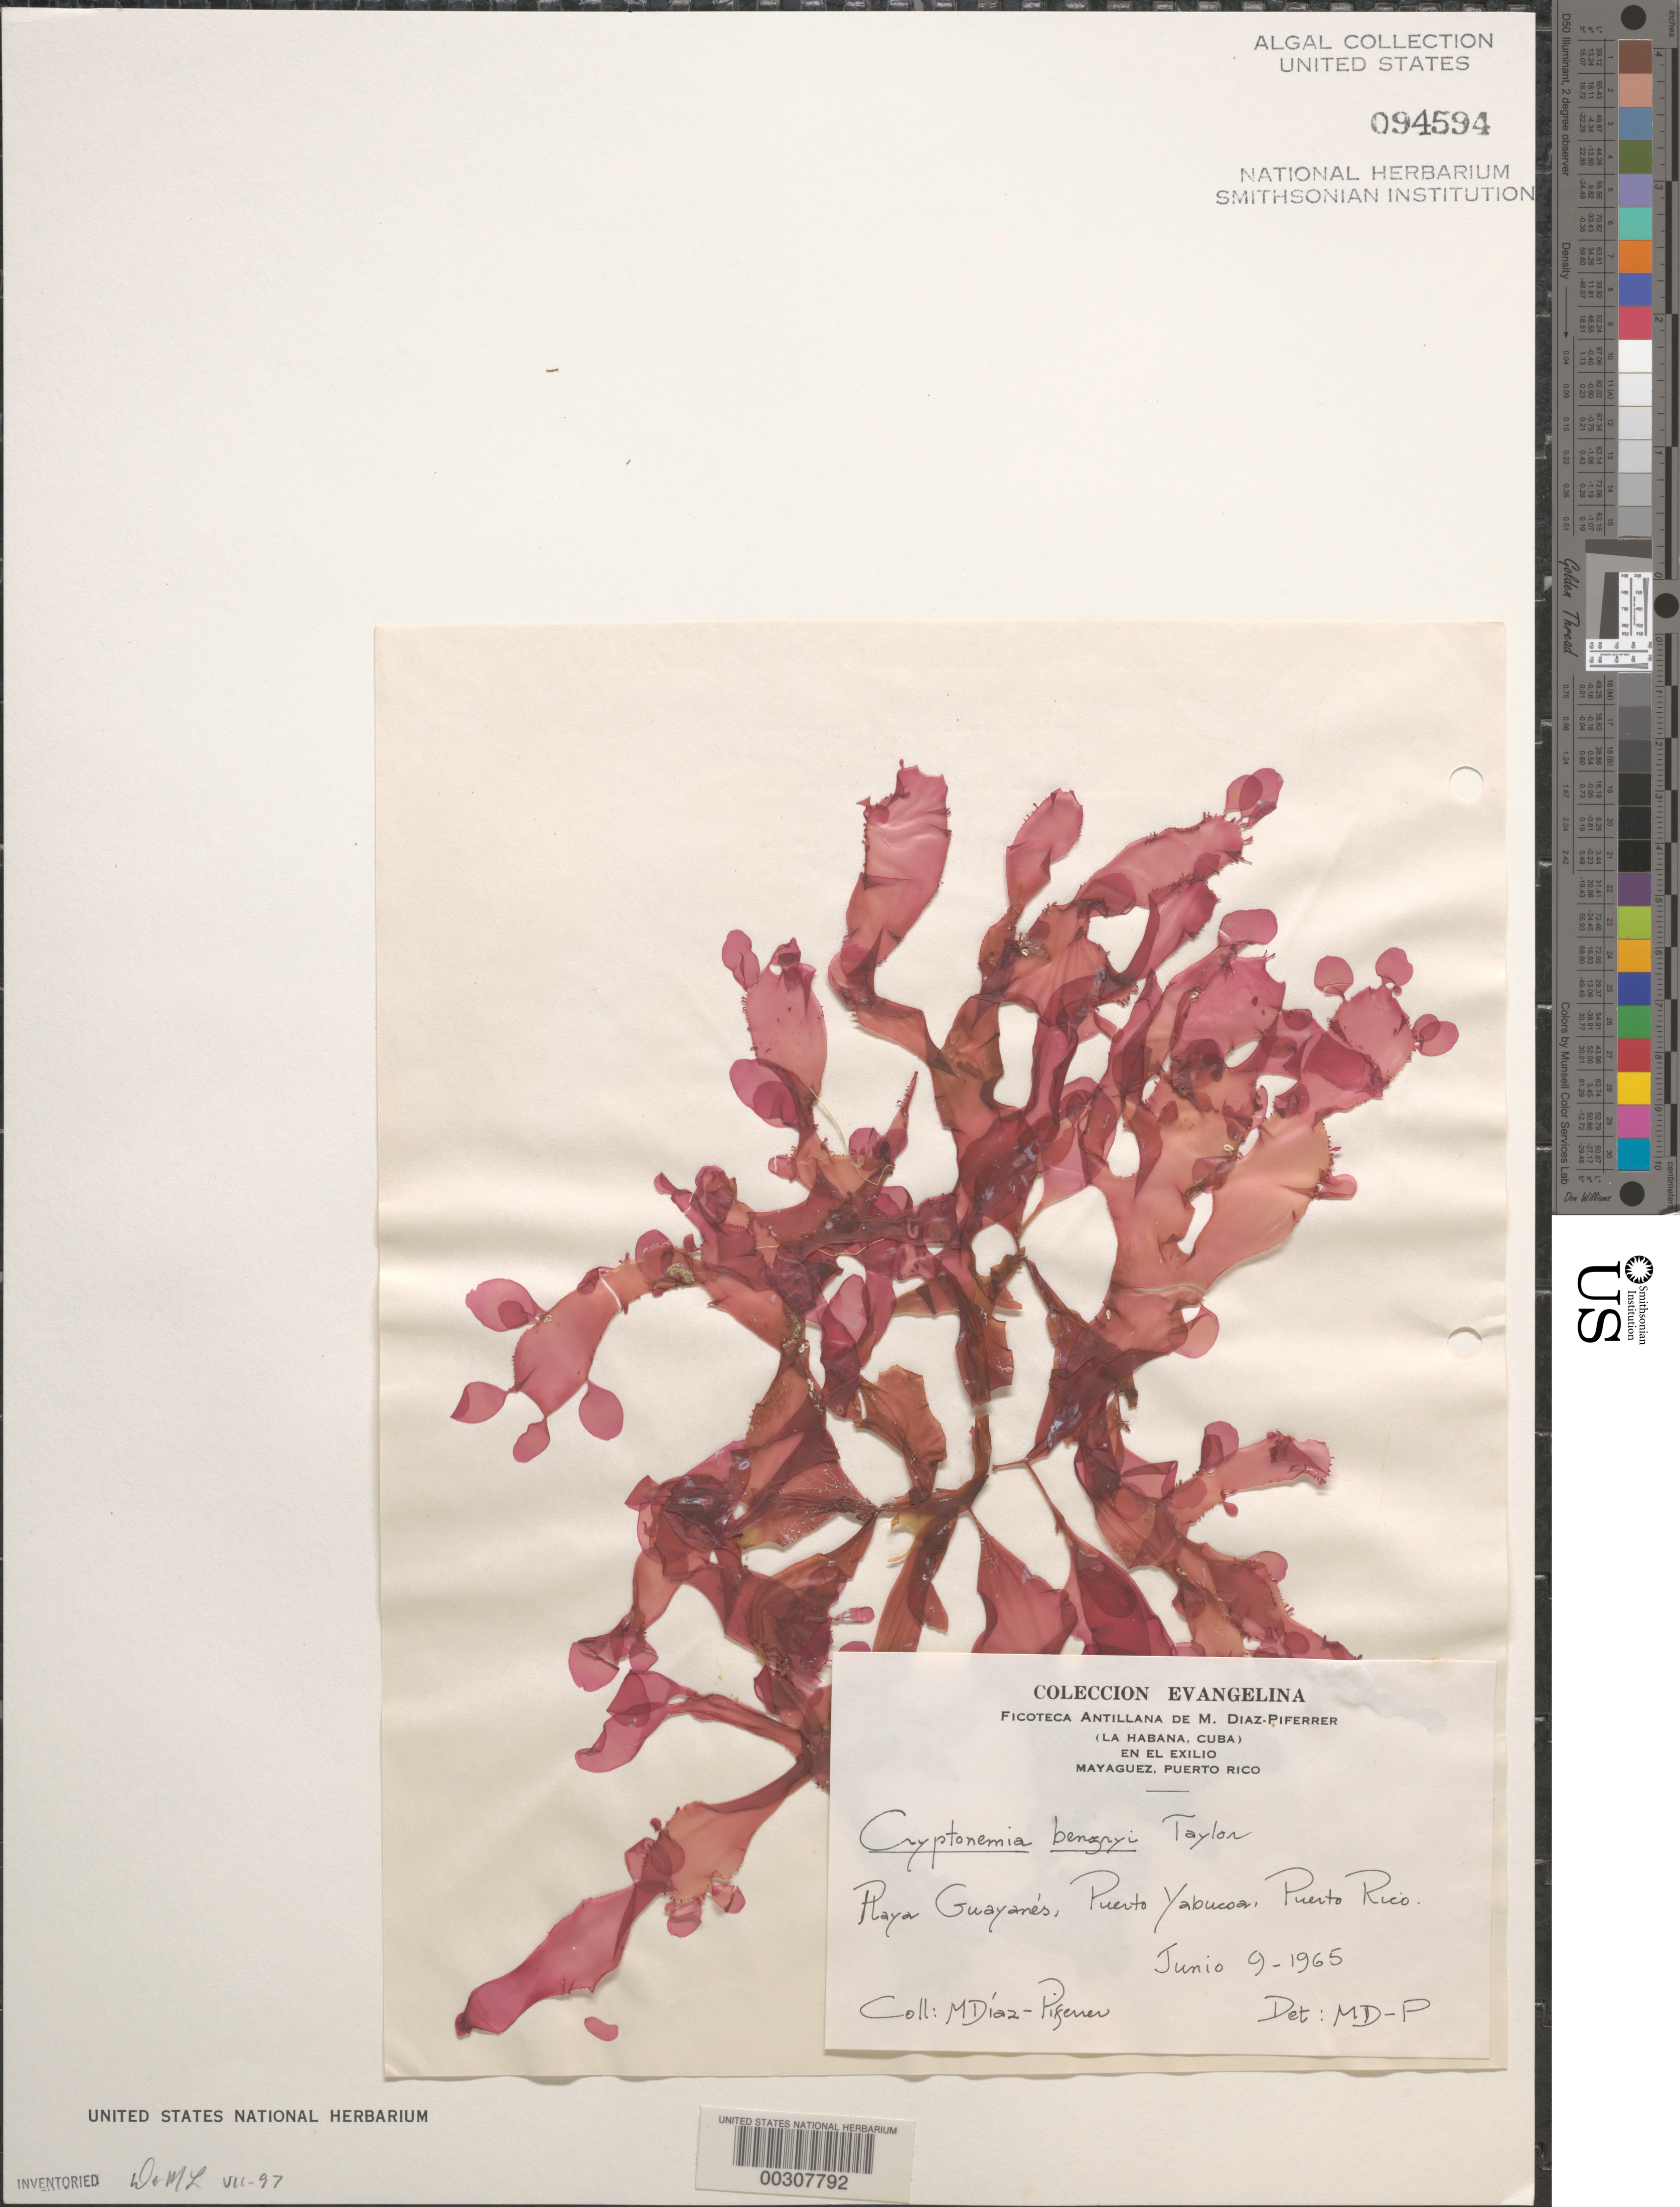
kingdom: Plantae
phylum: Rhodophyta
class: Florideophyceae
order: Halymeniales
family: Halymeniaceae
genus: Cryptonemia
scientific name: Cryptonemia bengryi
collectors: M. Diaz-Piferrer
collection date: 1965-06-09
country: Puerto Rico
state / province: Yabucoa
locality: Playa Guayanés, Puerto Yabucoa.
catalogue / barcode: US 94594